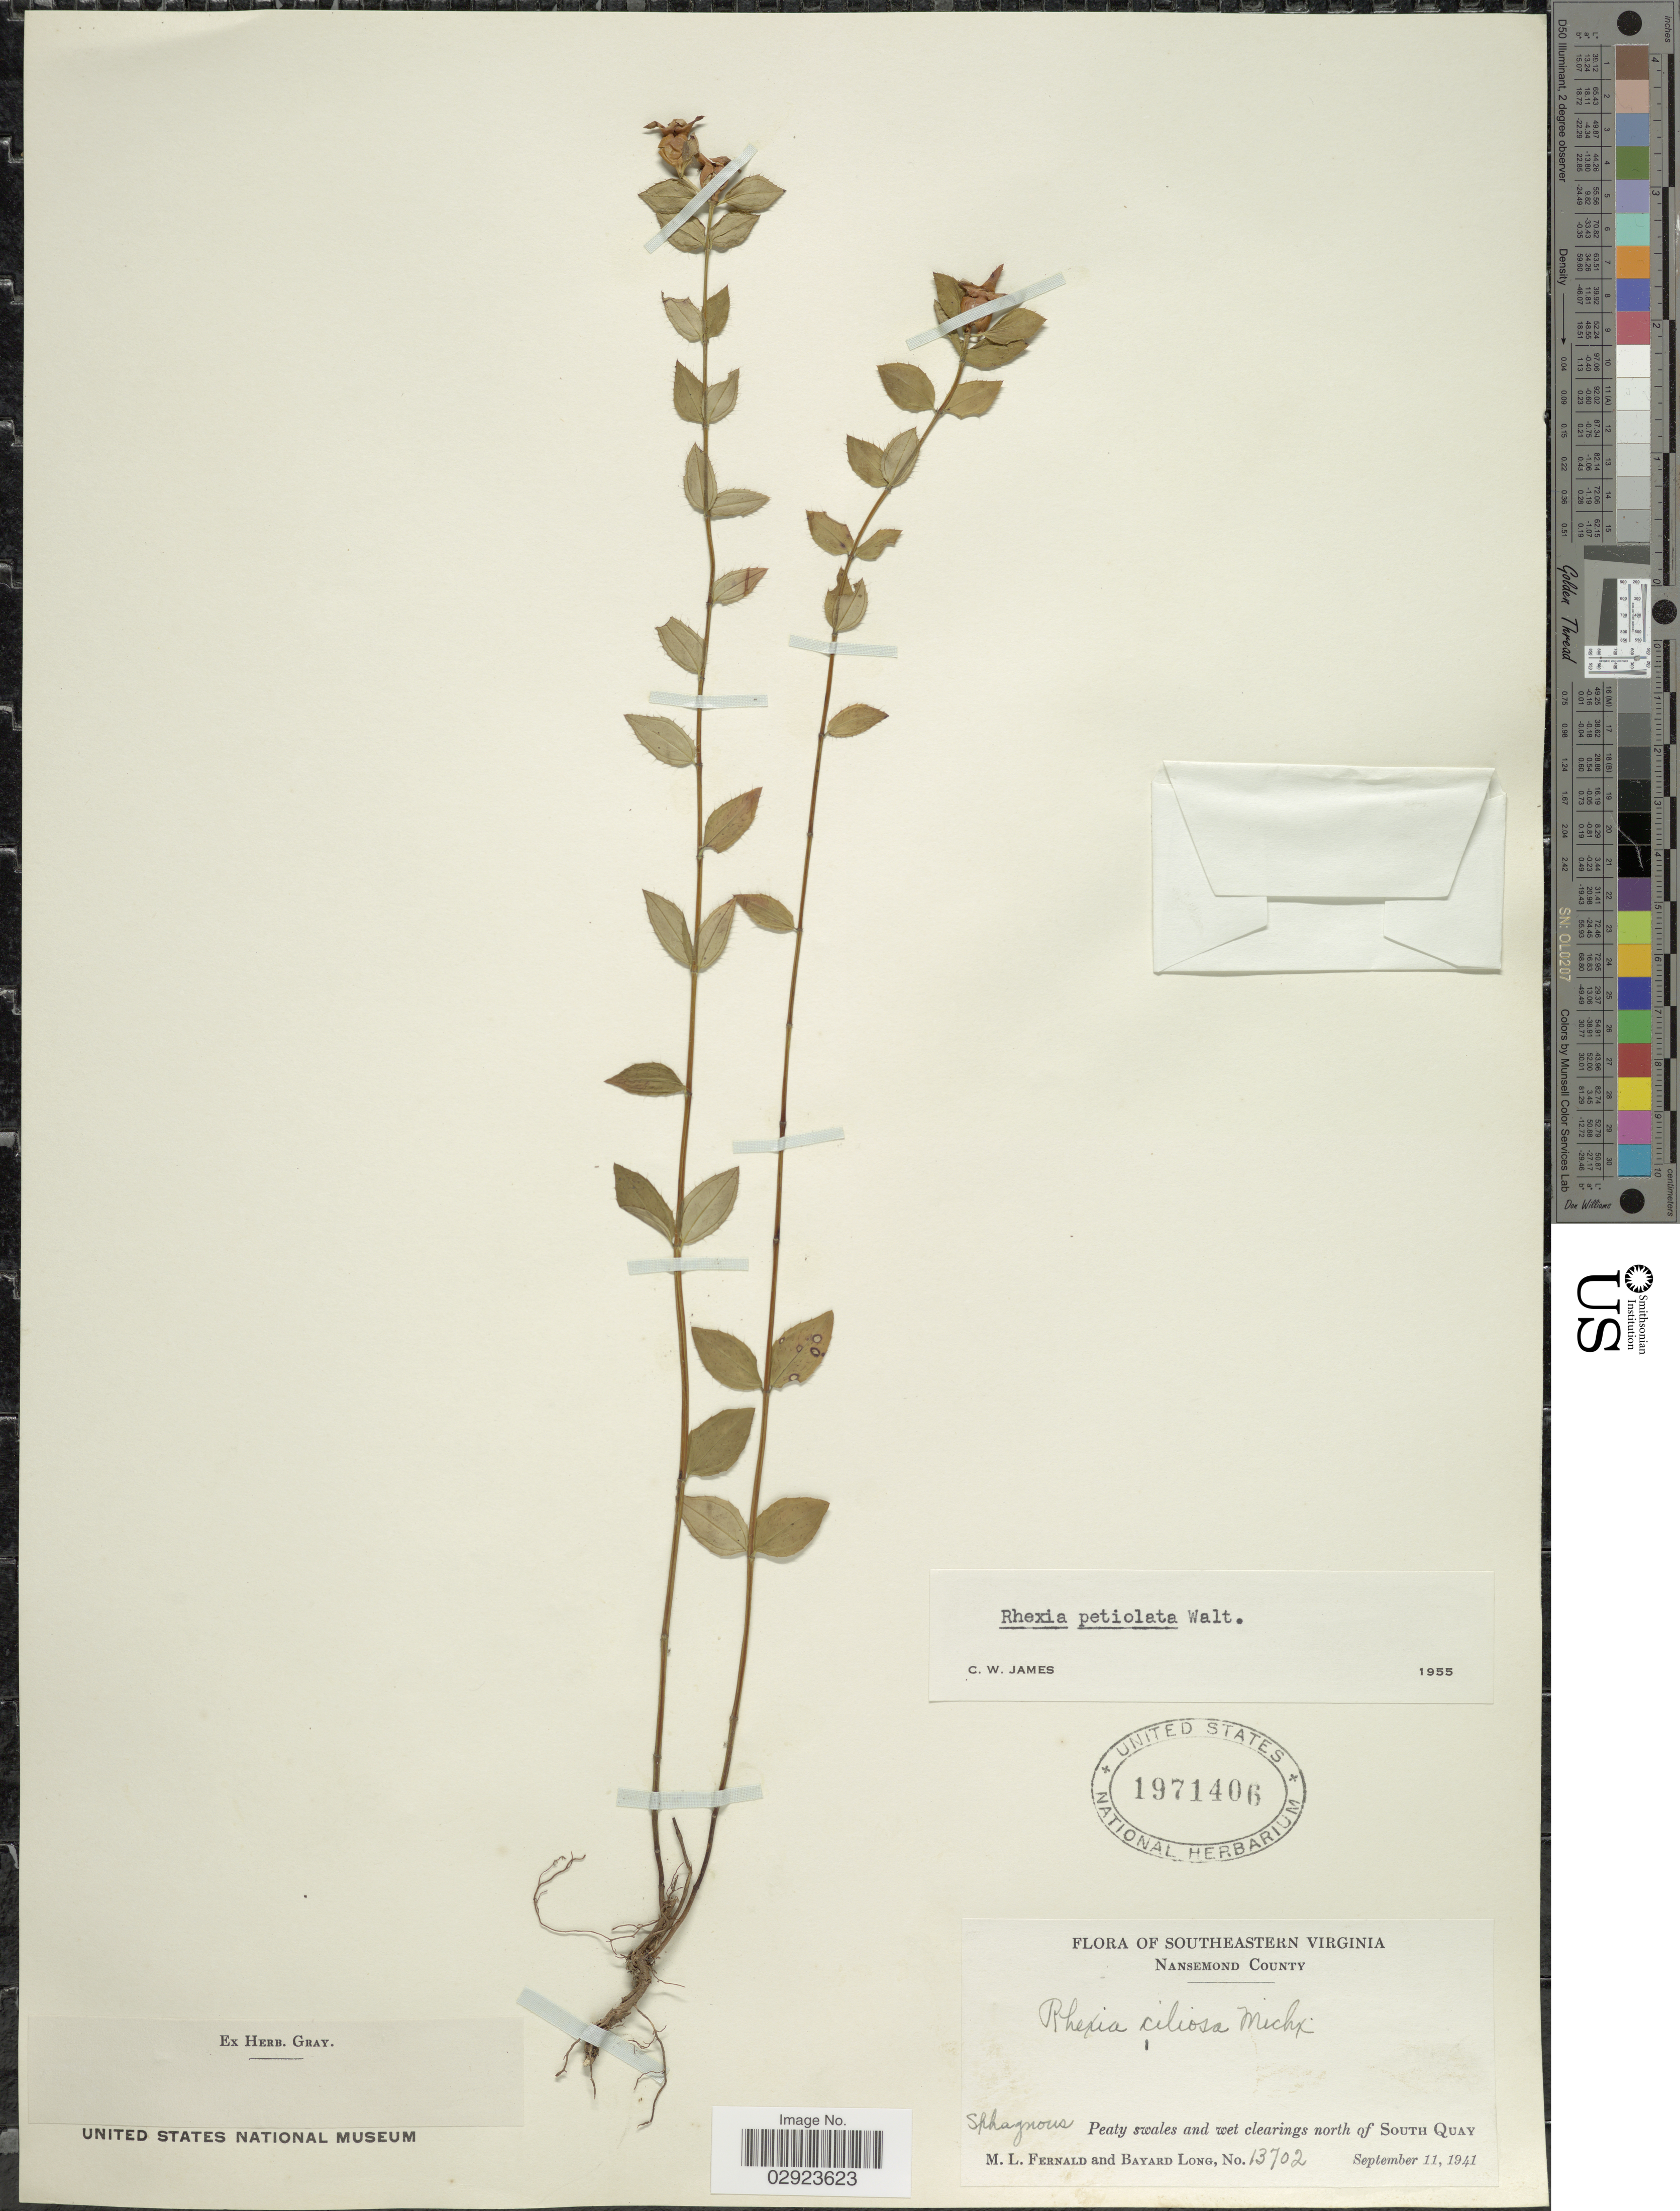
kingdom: Plantae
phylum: Tracheophyta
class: Magnoliopsida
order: Myrtales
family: Melastomataceae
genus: Rhexia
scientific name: Rhexia petiolata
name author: Walter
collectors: M. L. Fernald & B. Long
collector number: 13702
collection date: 1941-09-11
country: United States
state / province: Virginia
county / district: City of Suffolk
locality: Southeastern Virginia. Nansemond County. North of South Quay.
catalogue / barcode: US 1971406